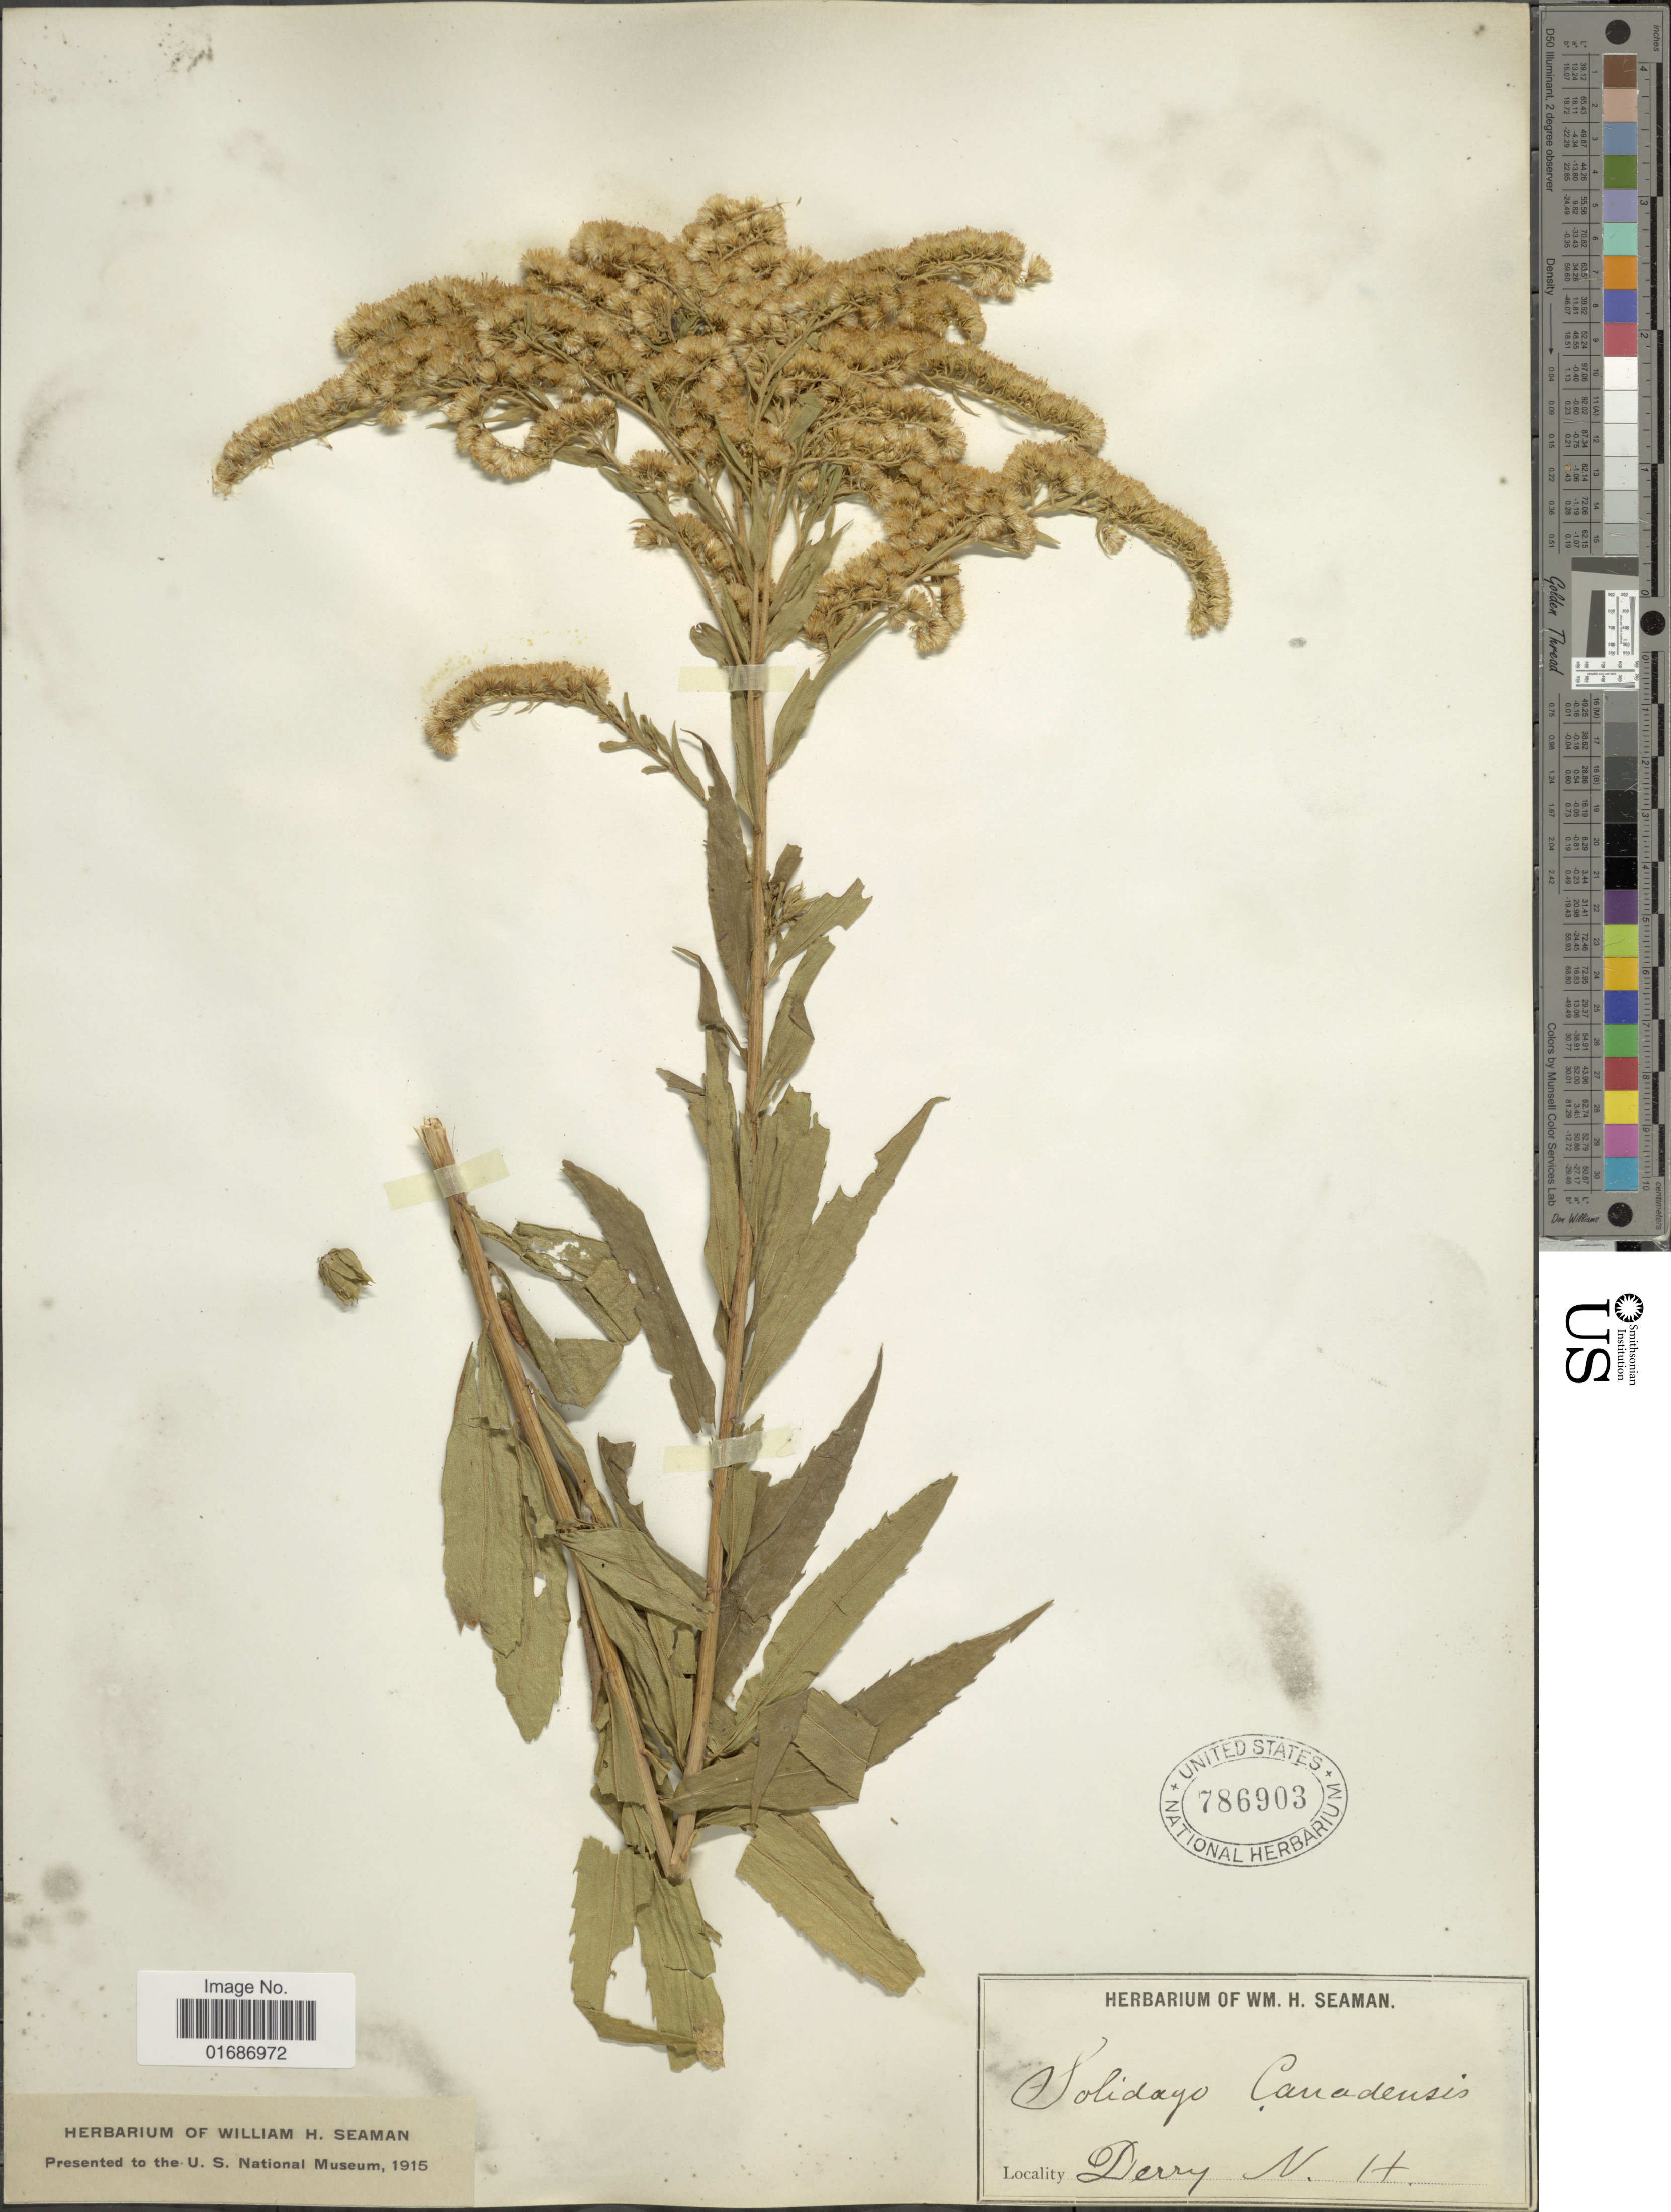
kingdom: Plantae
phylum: Tracheophyta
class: Magnoliopsida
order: Asterales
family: Asteraceae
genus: Solidago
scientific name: Solidago gigantea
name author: Aiton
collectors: ex herb. Seaman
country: United States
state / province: New Hampshire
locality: Derry, N. H.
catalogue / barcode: US 786903